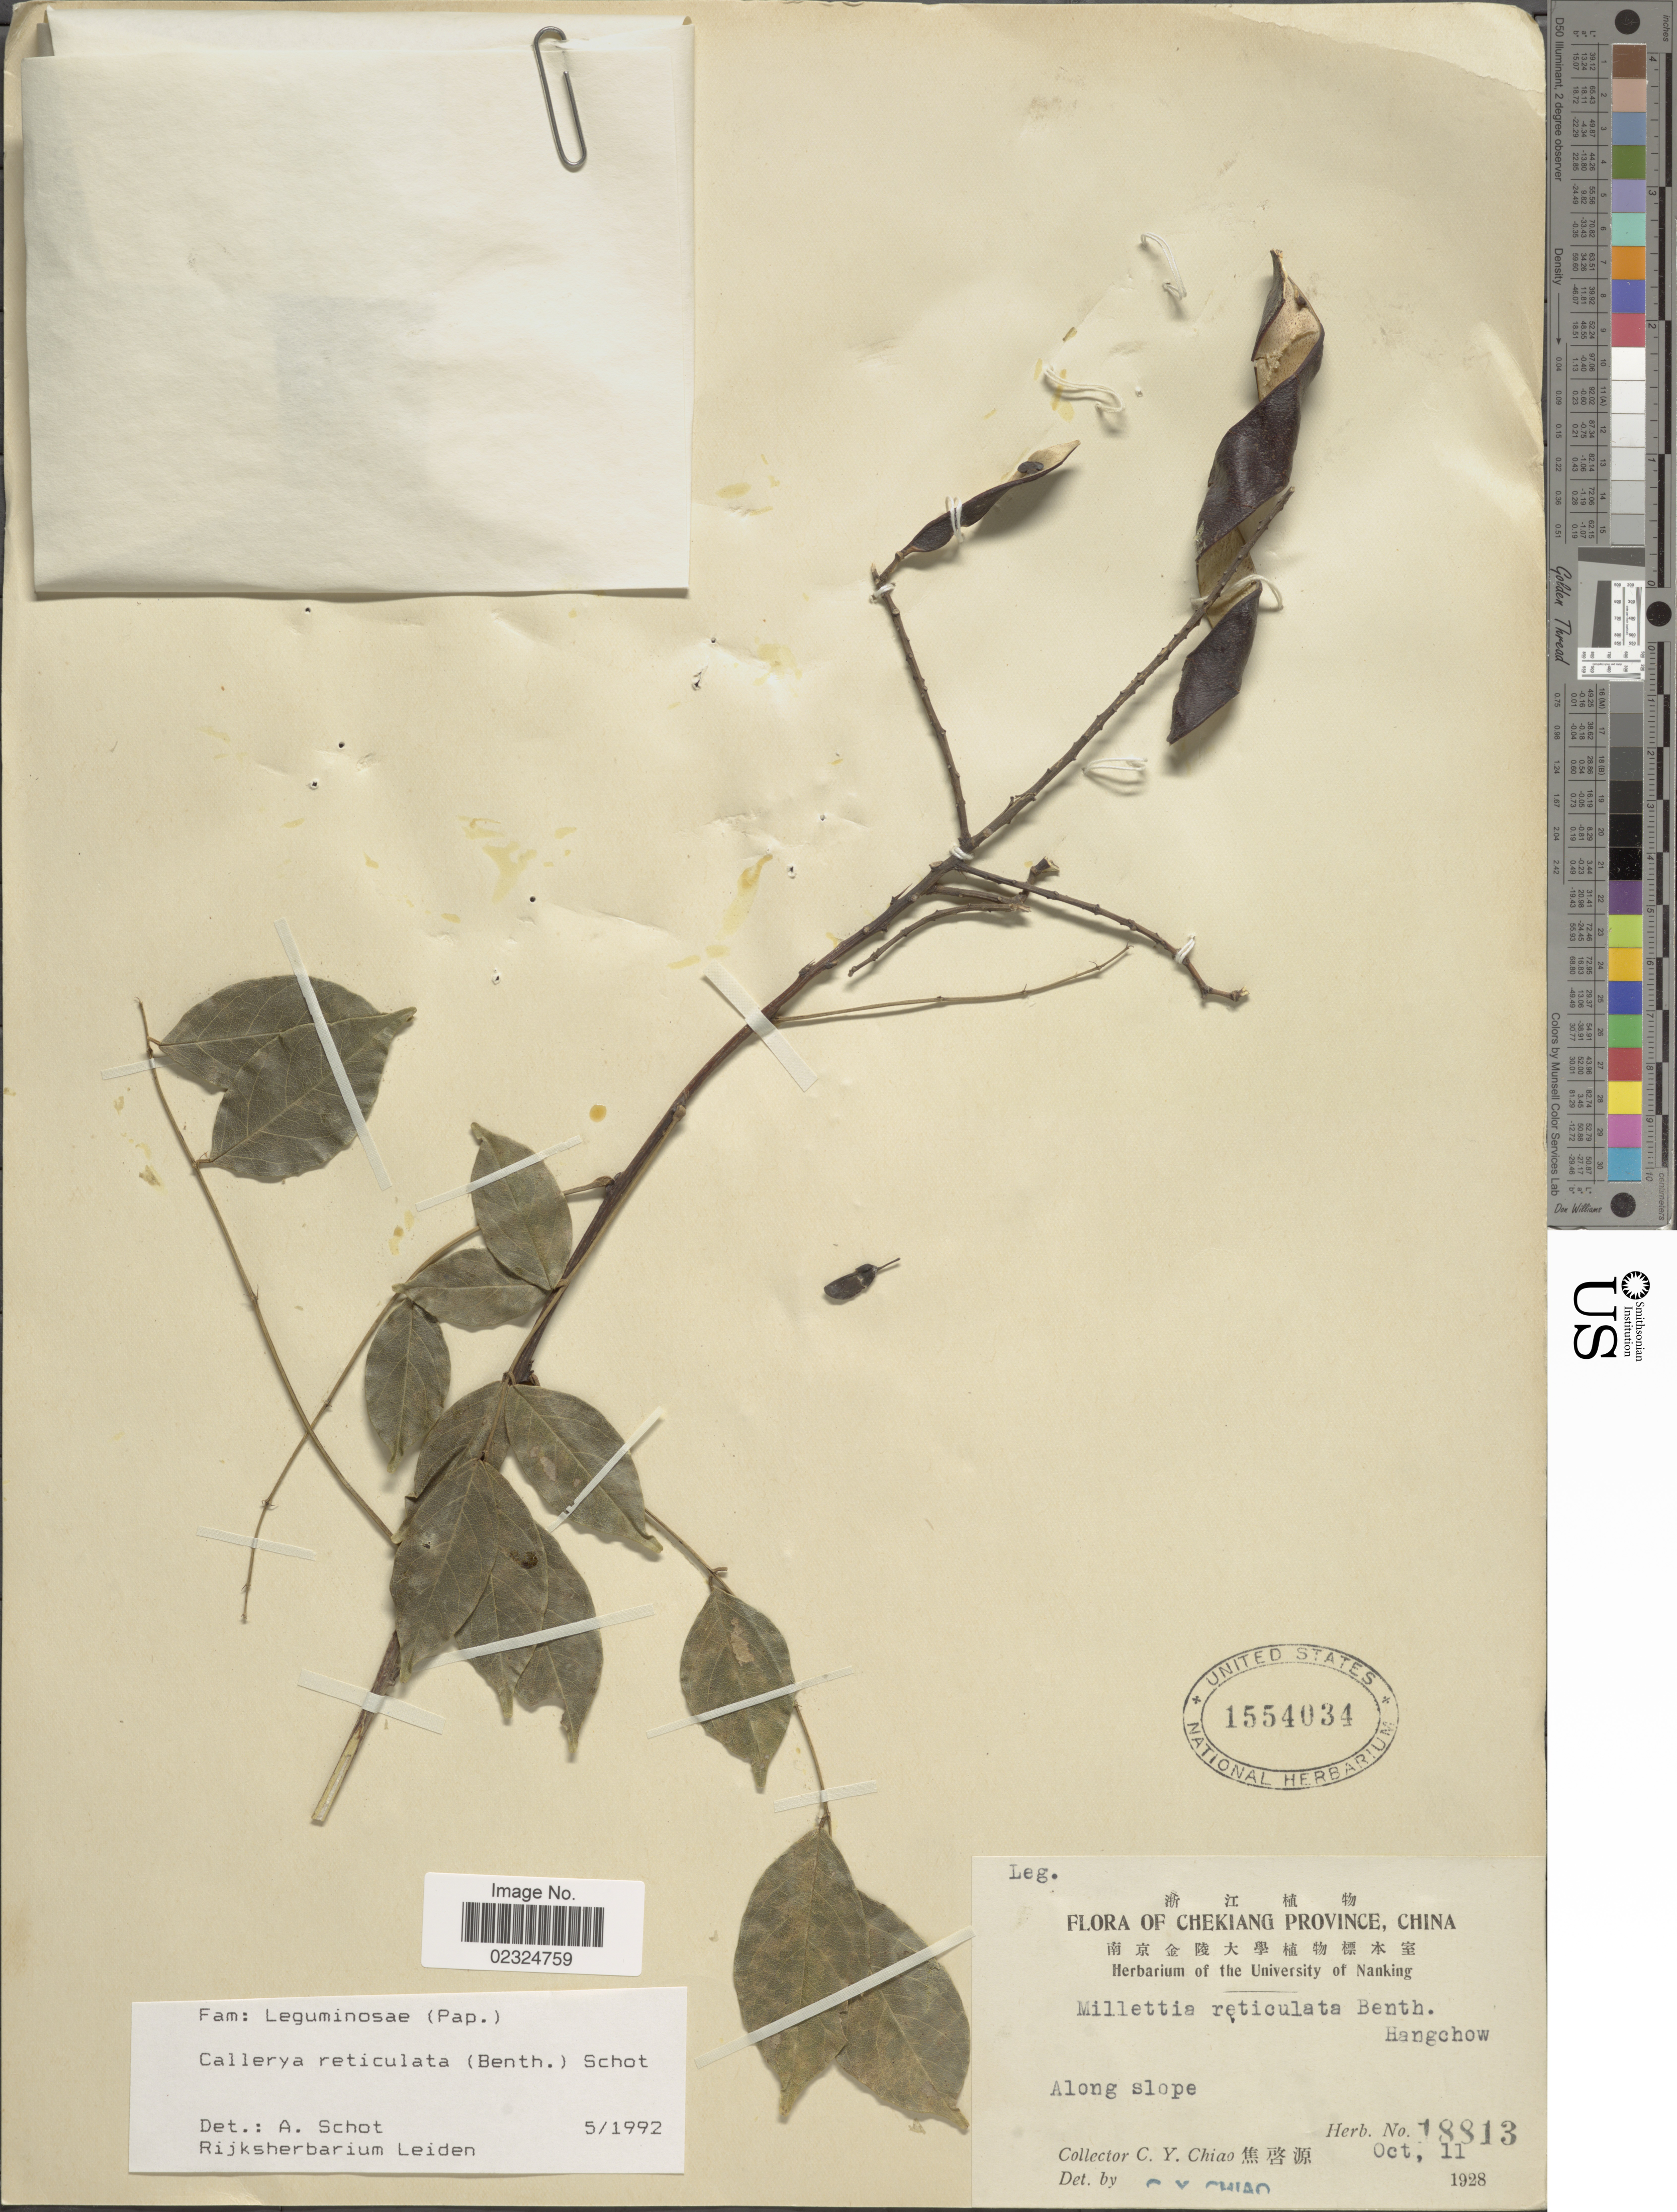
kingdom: Plantae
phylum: Tracheophyta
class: Magnoliopsida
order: Fabales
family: Fabaceae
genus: Wisteriopsis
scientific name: Wisteriopsis reticulata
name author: (Benth.) J. Compton & Schrire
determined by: Strong, Mark T., (BOT), Smithsonian Institution - National Museum of Natural History (UNITED STATES)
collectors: C. Y. Chiao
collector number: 18813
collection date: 1928-10-11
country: China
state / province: Zhejiang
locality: Chekiang Province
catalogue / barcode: US 1554034